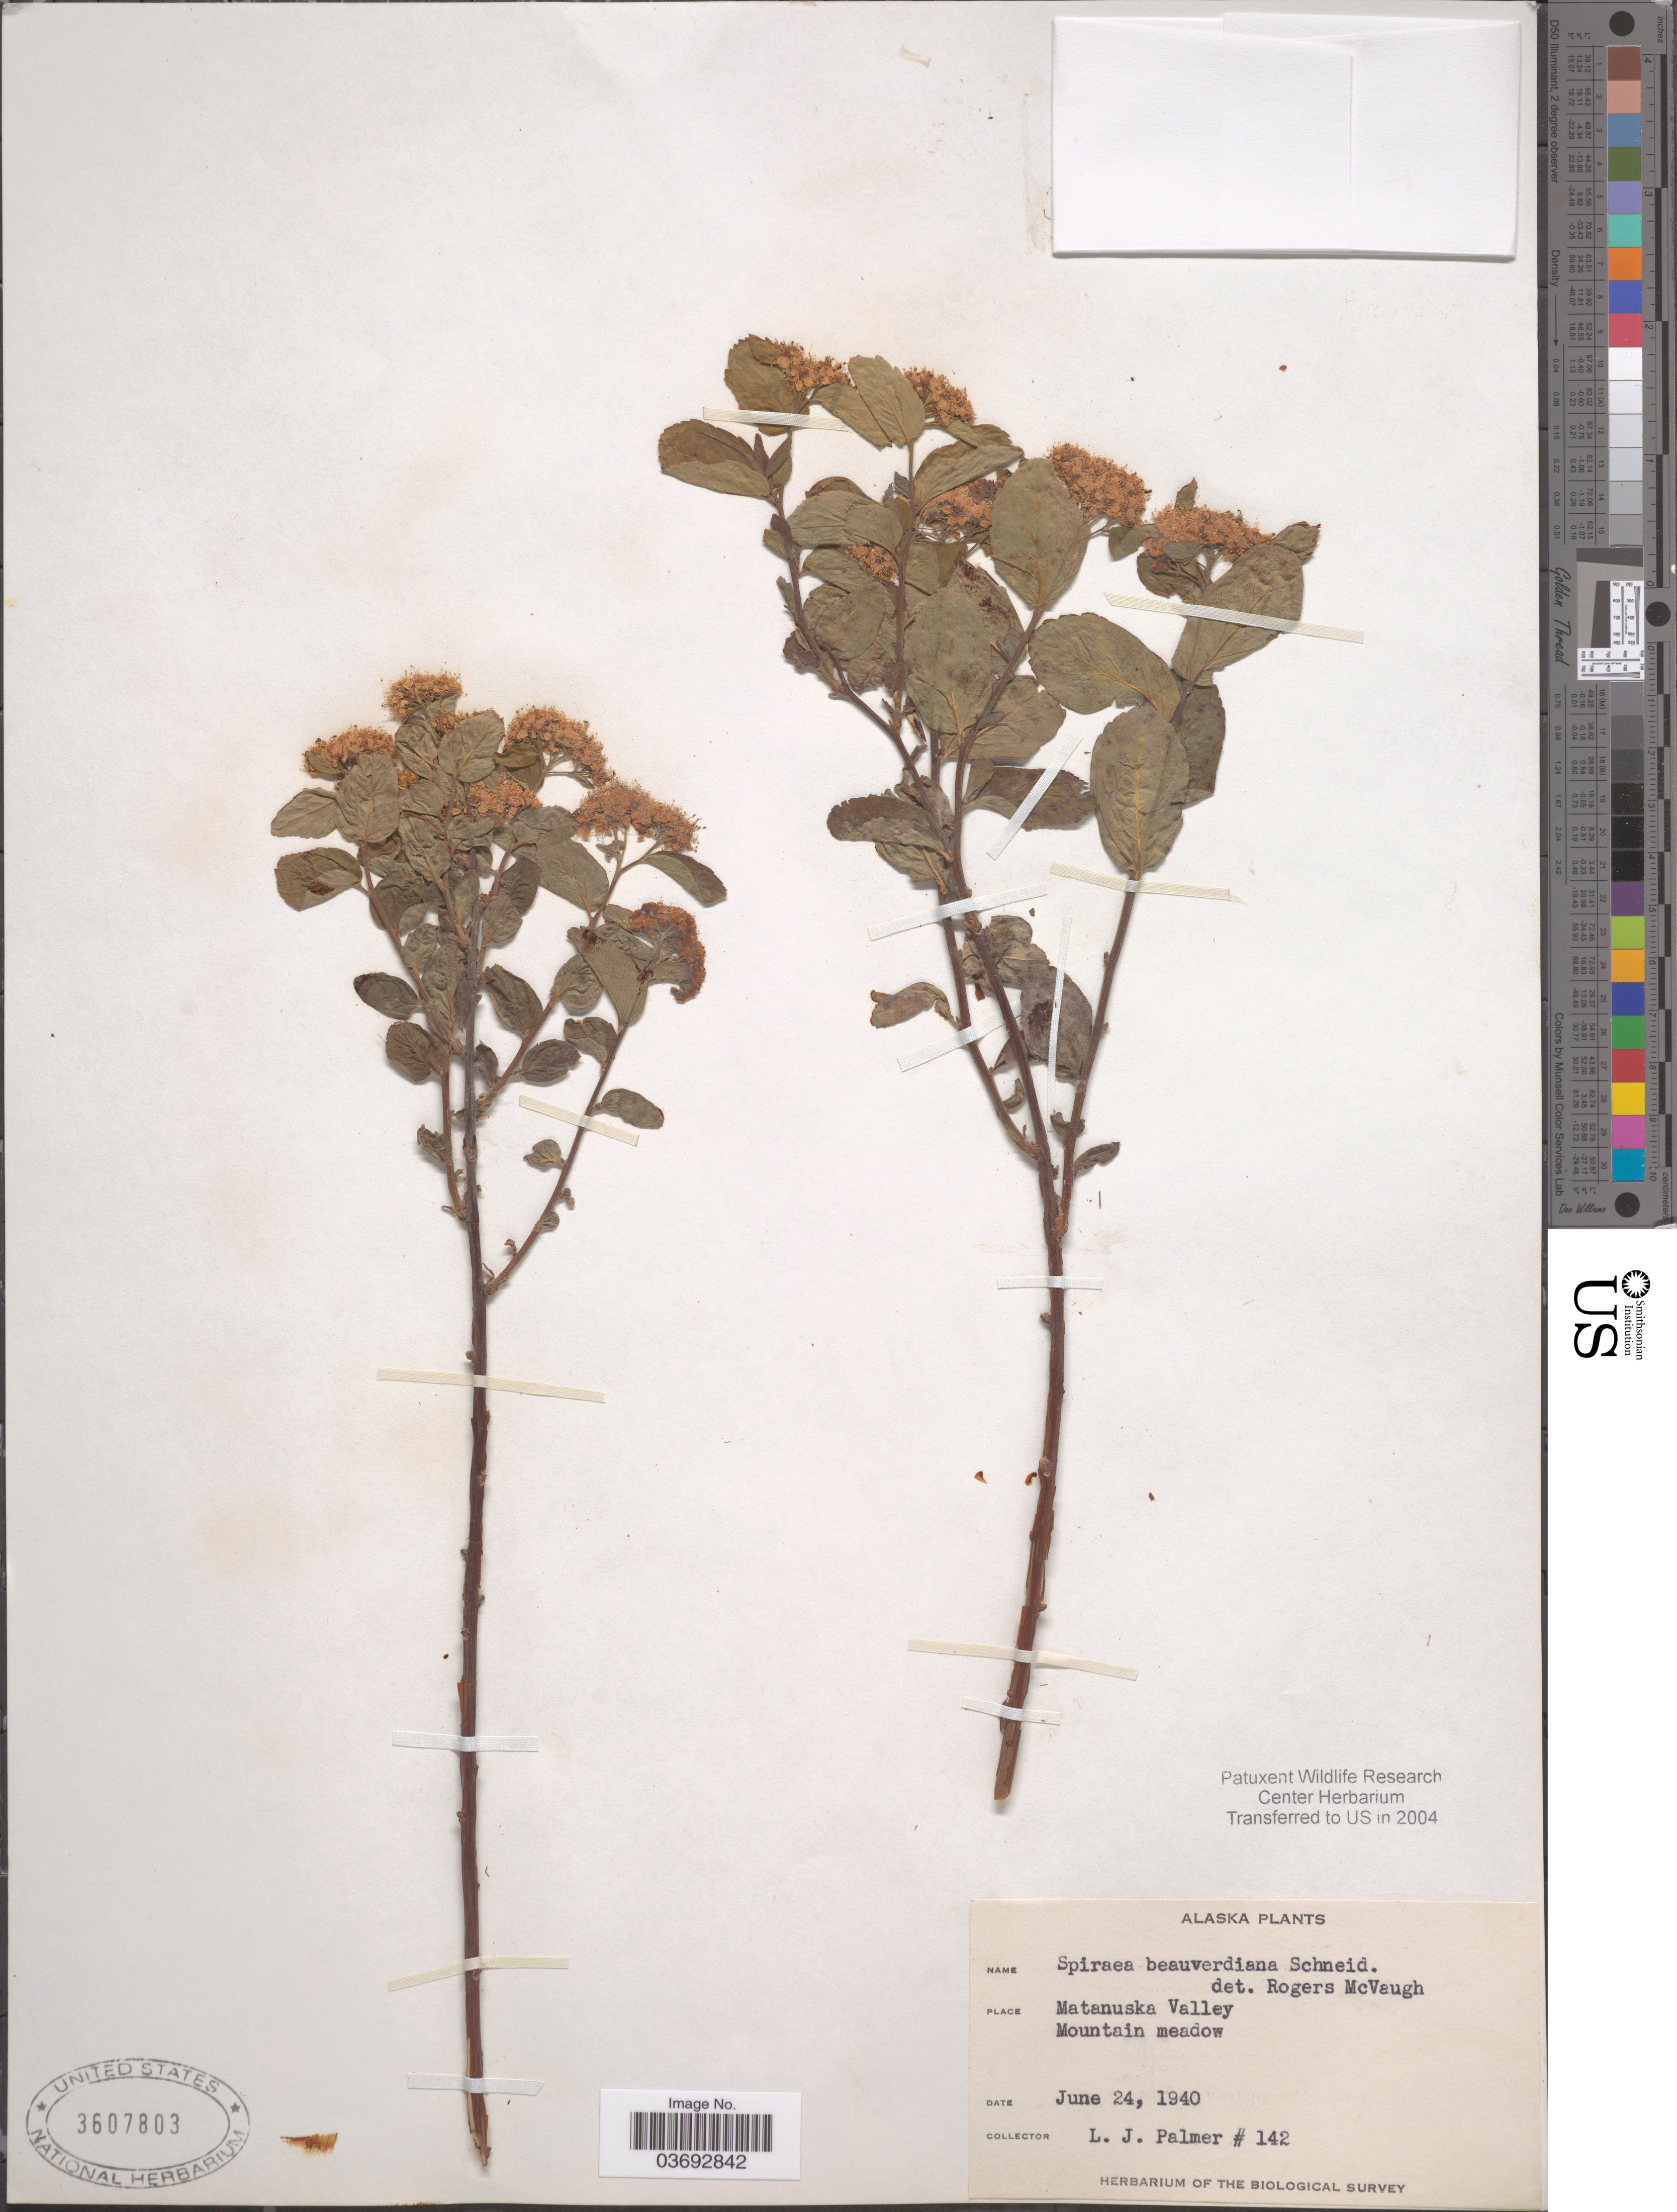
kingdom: Plantae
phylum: Tracheophyta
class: Magnoliopsida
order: Rosales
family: Rosaceae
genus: Spiraea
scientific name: Spiraea stevenii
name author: (C.K. Schneid.) Rydb.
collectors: L. J. Palmer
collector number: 142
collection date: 1940-06-24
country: United States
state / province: Alaska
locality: Matanuska Valley. Mountain meadow.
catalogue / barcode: US 3607803